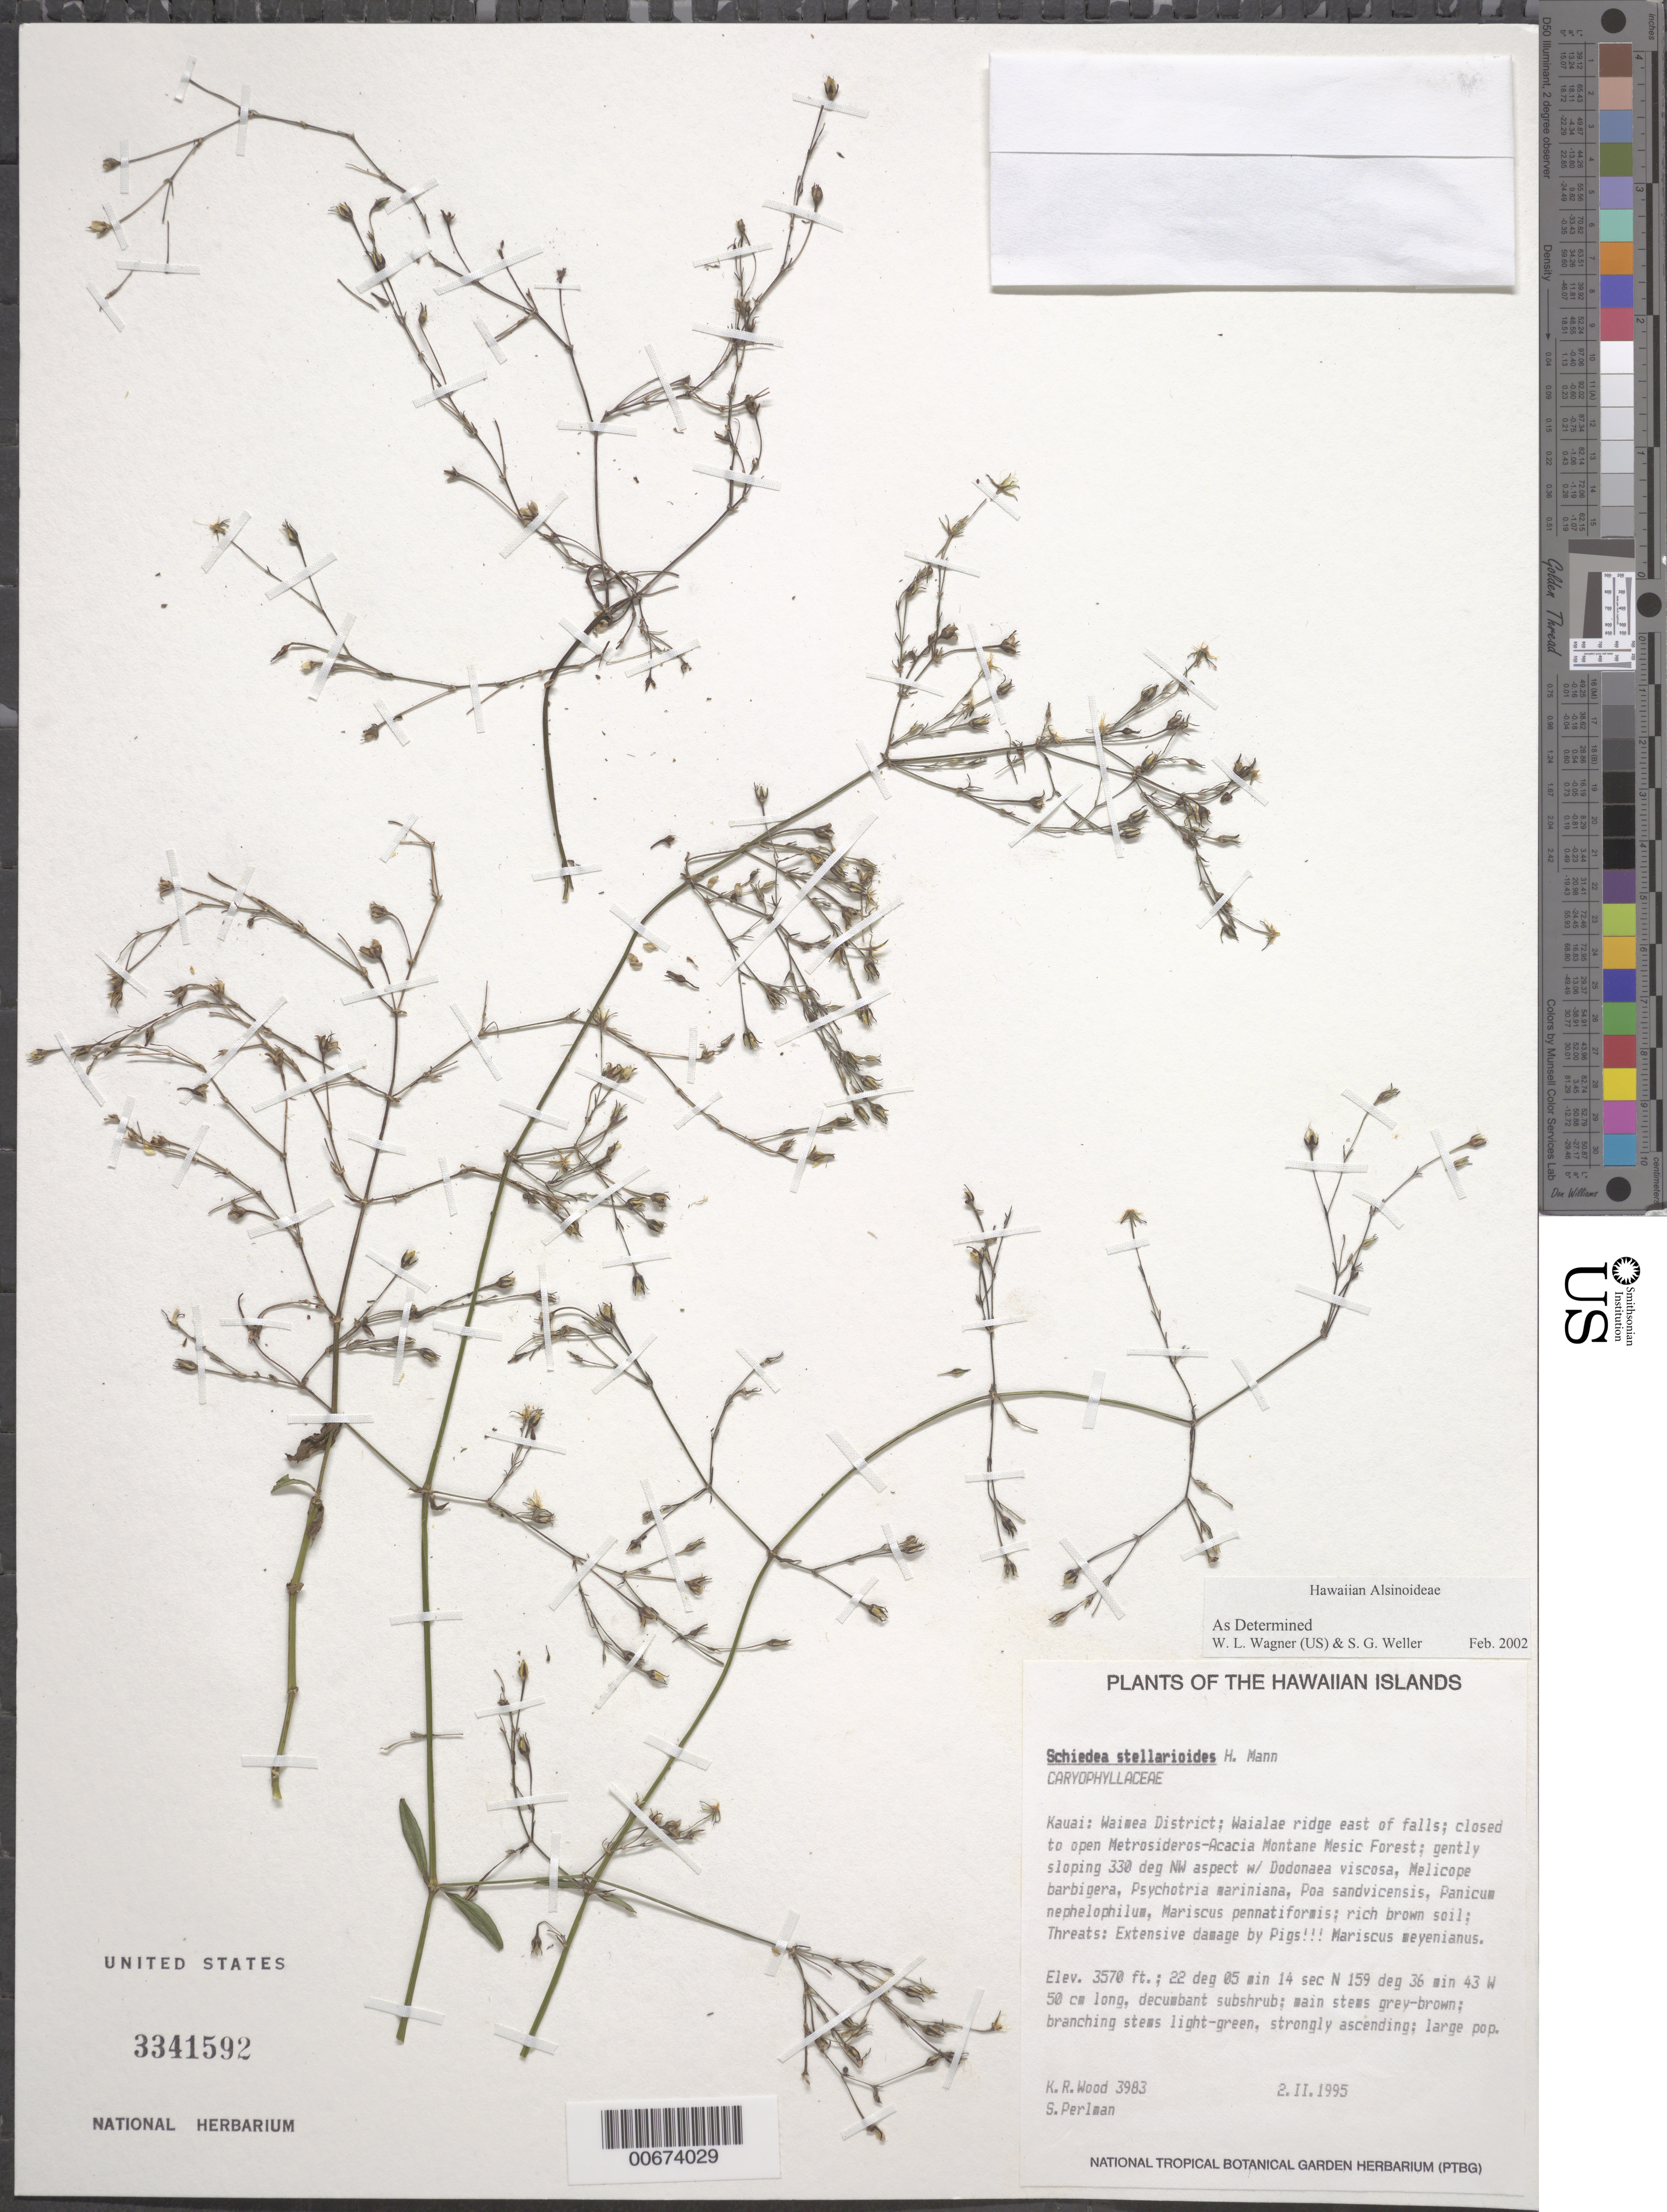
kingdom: Plantae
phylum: Tracheophyta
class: Magnoliopsida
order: Caryophyllales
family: Caryophyllaceae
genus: Schiedea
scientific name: Schiedea stellarioides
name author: H. Mann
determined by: Wagner, W. L.; Weller, Stephen G.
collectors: K. R. Wood & S. P. Perlman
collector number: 3983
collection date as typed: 2 Feb 1995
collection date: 1995-02-02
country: United States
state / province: Hawaii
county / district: Kauai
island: Kaua'i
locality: Waimea District, Waialae ridge E of falls.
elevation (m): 1088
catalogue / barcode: US 3341592